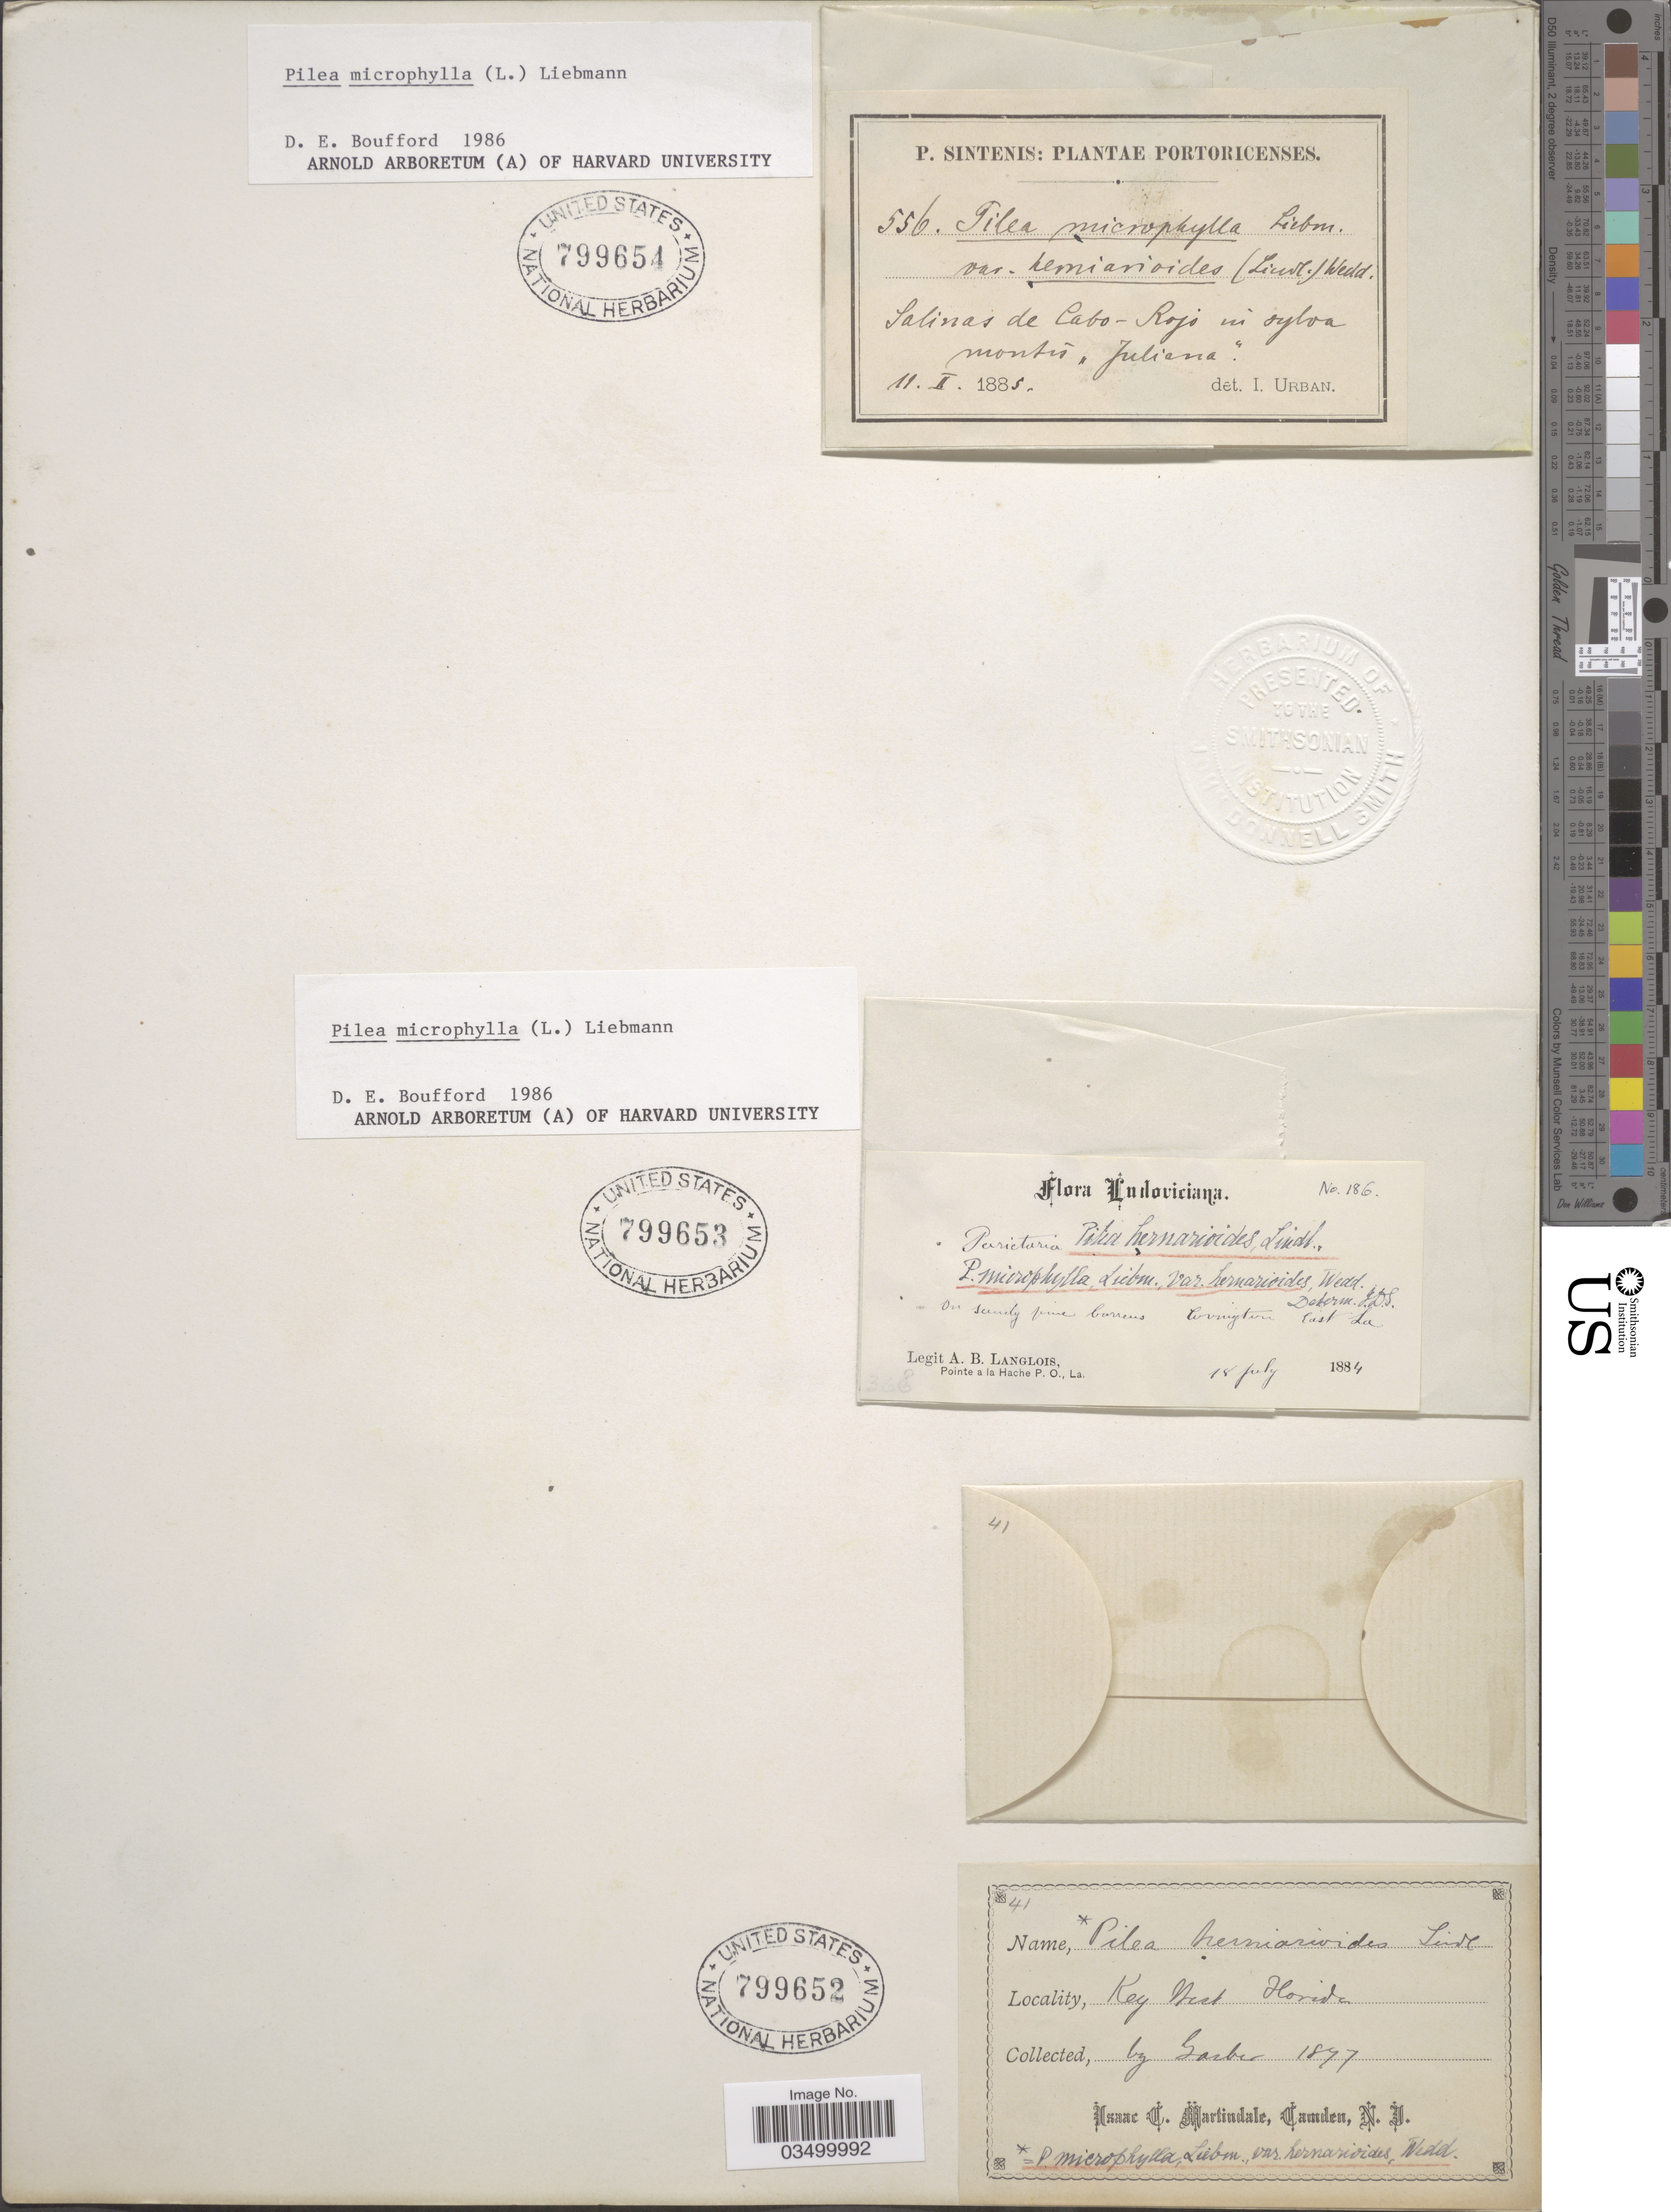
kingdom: Plantae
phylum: Tracheophyta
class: Magnoliopsida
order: Rosales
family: Urticaceae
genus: Pilea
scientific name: Pilea microphylla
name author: (L.) Liebm.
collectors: P. Sintenis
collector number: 556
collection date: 1885-02-12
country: Puerto Rico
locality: Portoricenses. Salinas de Cabo-Rojo in sylva montis "Juliana".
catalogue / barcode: US 799654